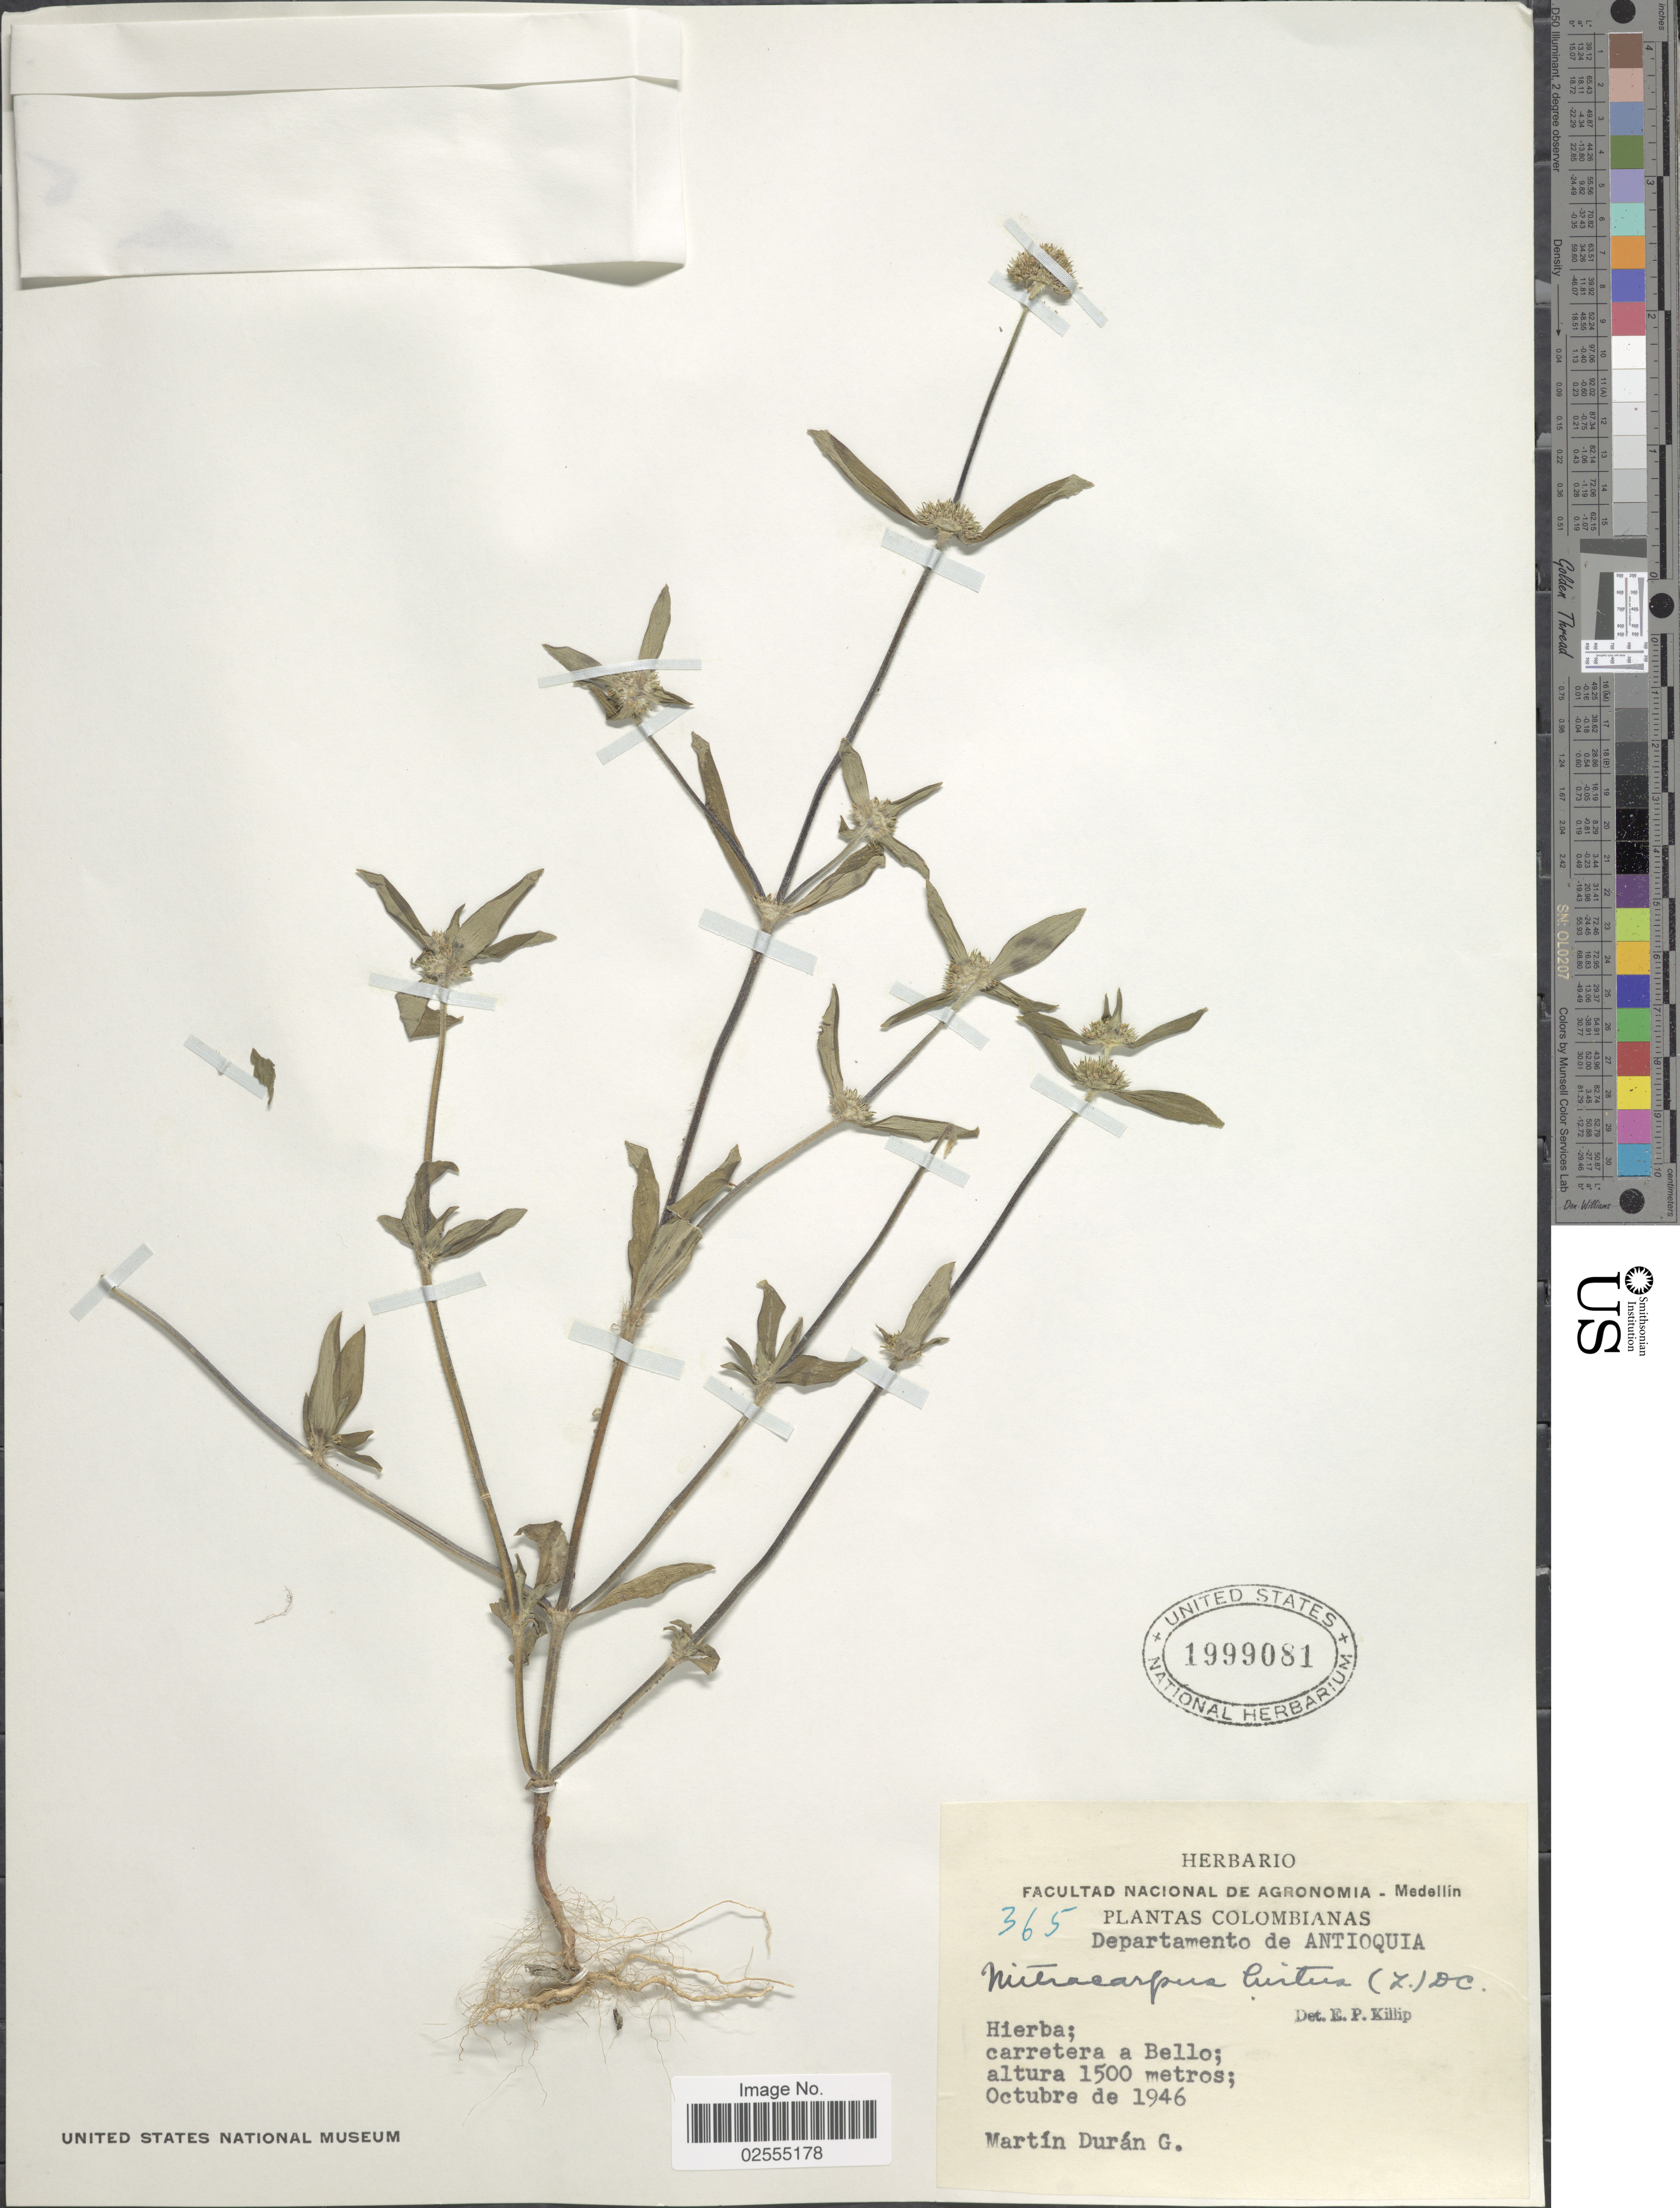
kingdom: Plantae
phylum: Tracheophyta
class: Magnoliopsida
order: Gentianales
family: Rubiaceae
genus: Mitracarpus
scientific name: Mitracarpus hirtus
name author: (L.) DC.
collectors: M. Duran G.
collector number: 365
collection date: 1946-10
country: Colombia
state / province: Antioquia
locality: Departamento de Antioquia, carretera a Bello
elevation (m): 1500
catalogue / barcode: US 1999081